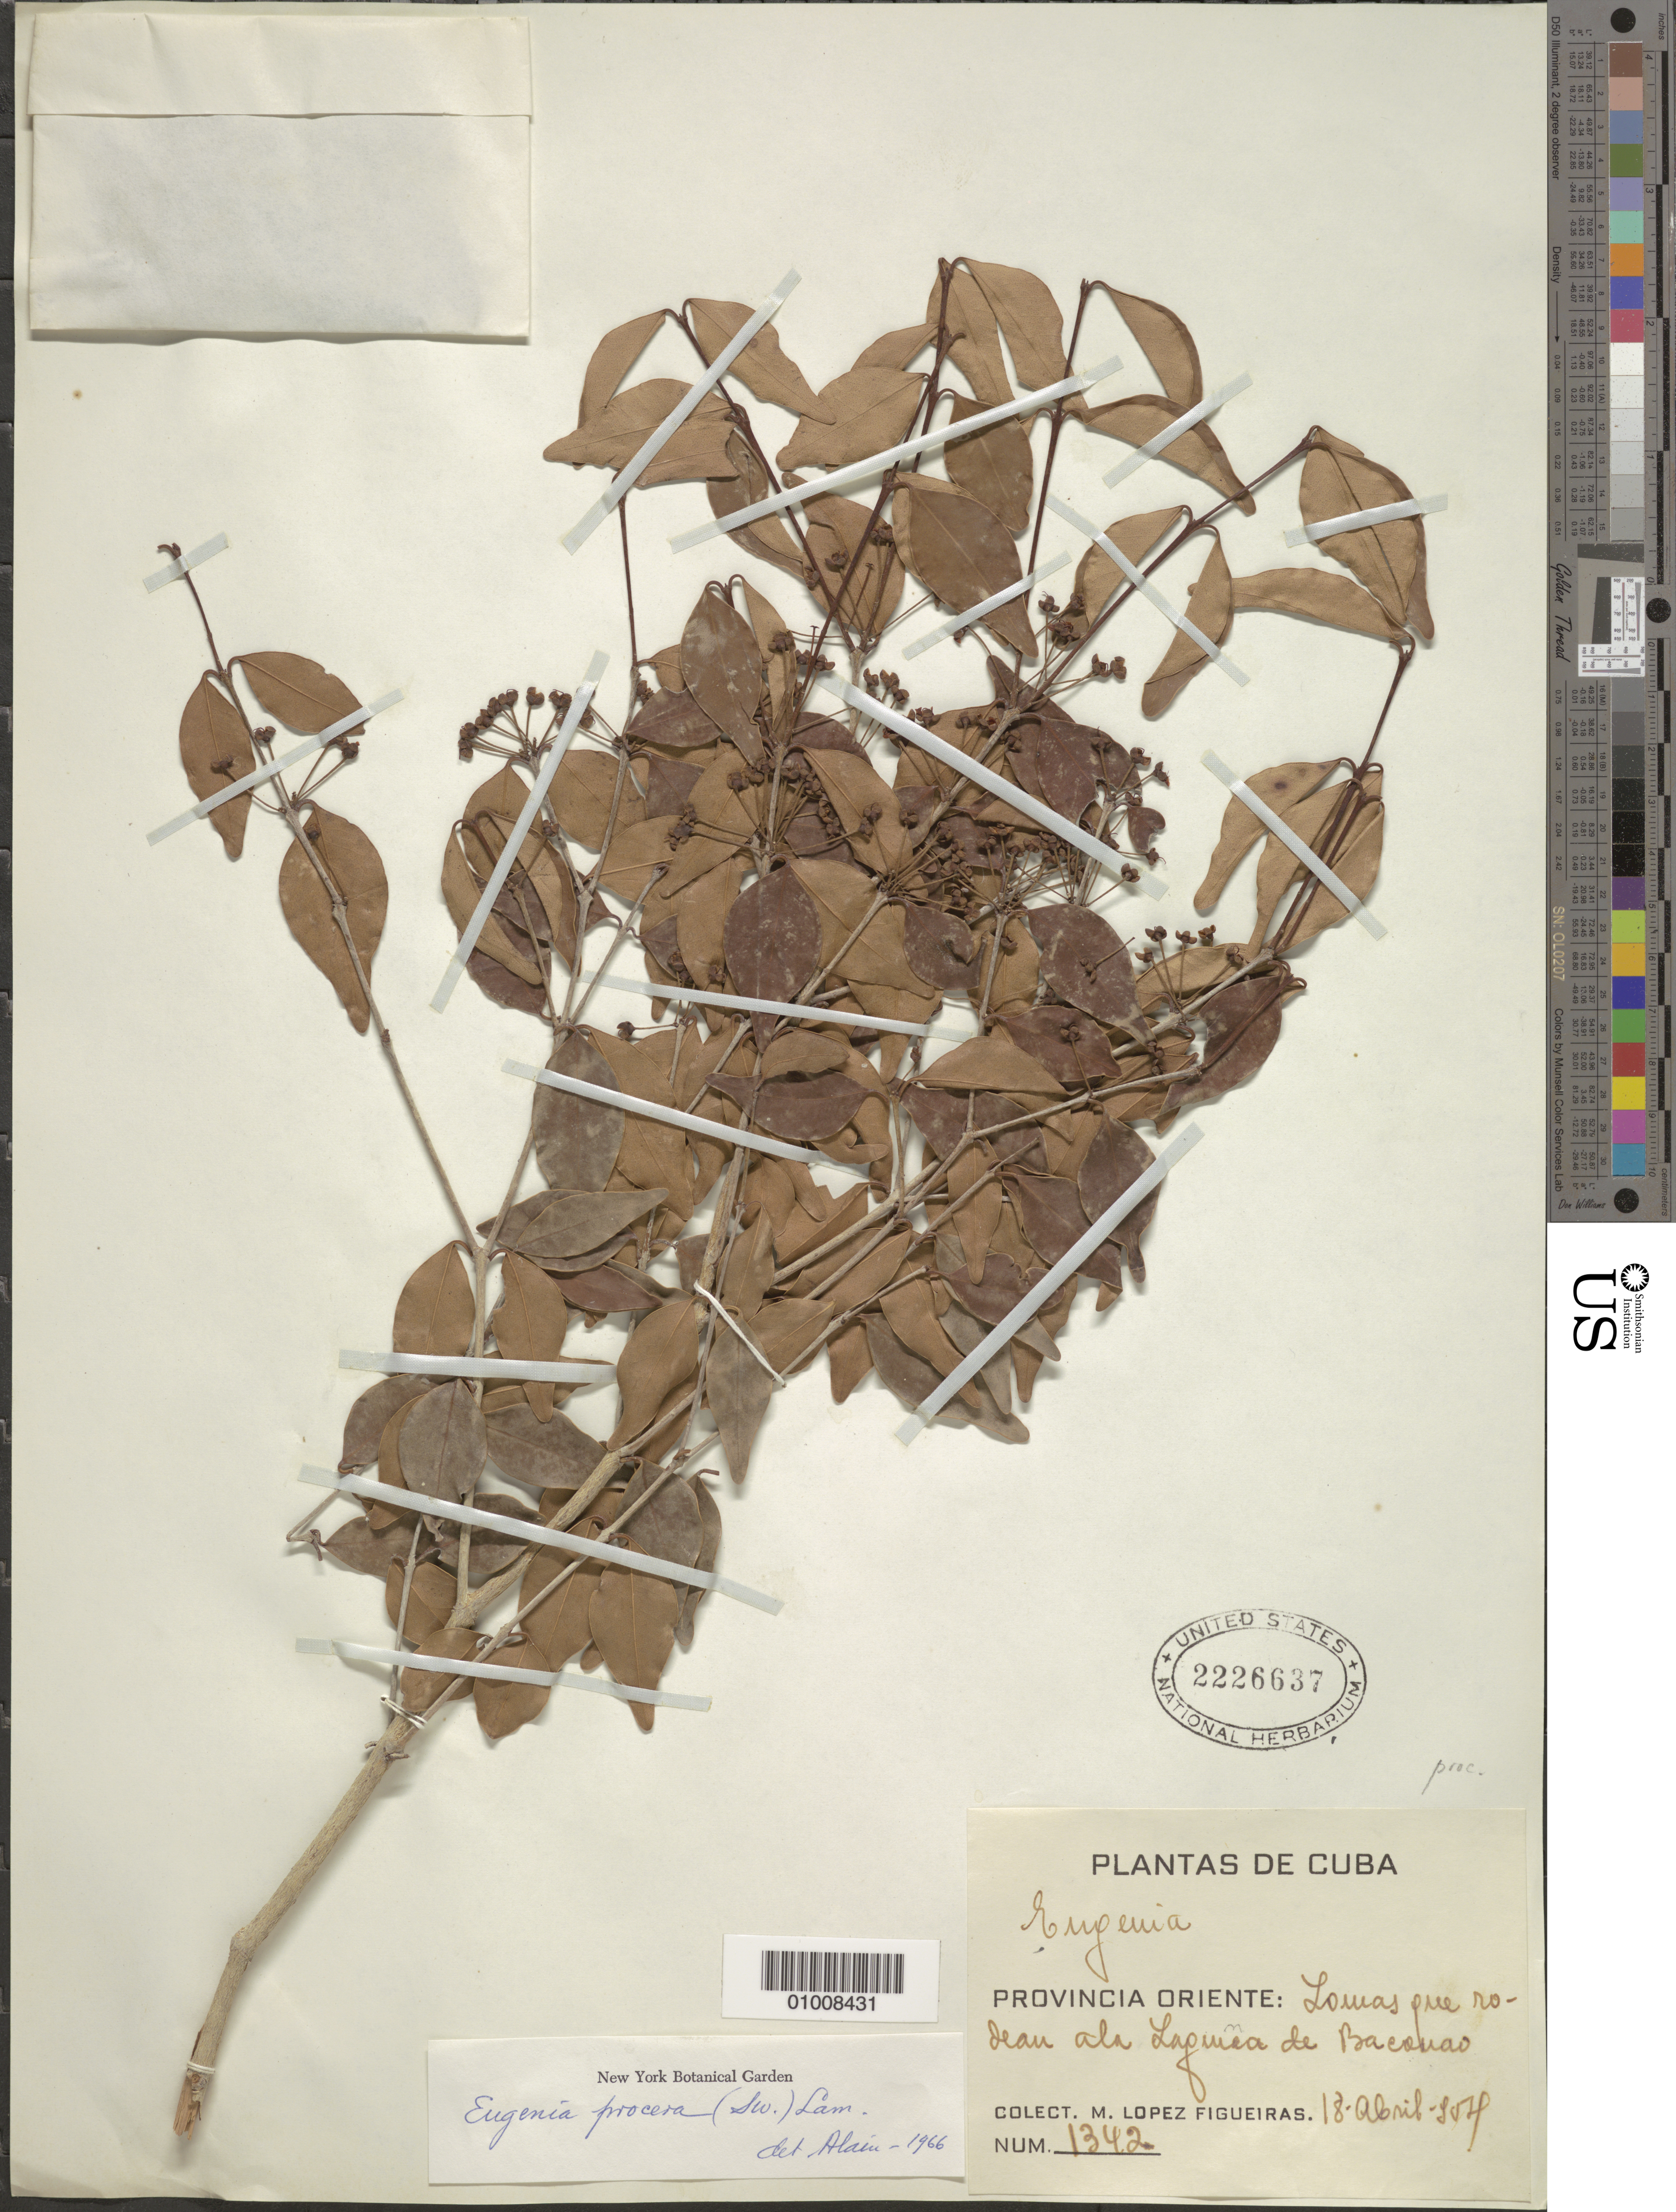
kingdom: Plantae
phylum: Tracheophyta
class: Magnoliopsida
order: Myrtales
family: Myrtaceae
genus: Eugenia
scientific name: Eugenia rhombea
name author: (O. Berg) Krug & Urb.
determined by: Flickinger, Jonathan A.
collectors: M. López Figueiras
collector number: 1342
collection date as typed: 18 Apr 1904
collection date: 1904-04-18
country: Cuba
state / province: Oriente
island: Cuba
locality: Loma rodean ala Laguna de Baconao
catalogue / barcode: US 2226637